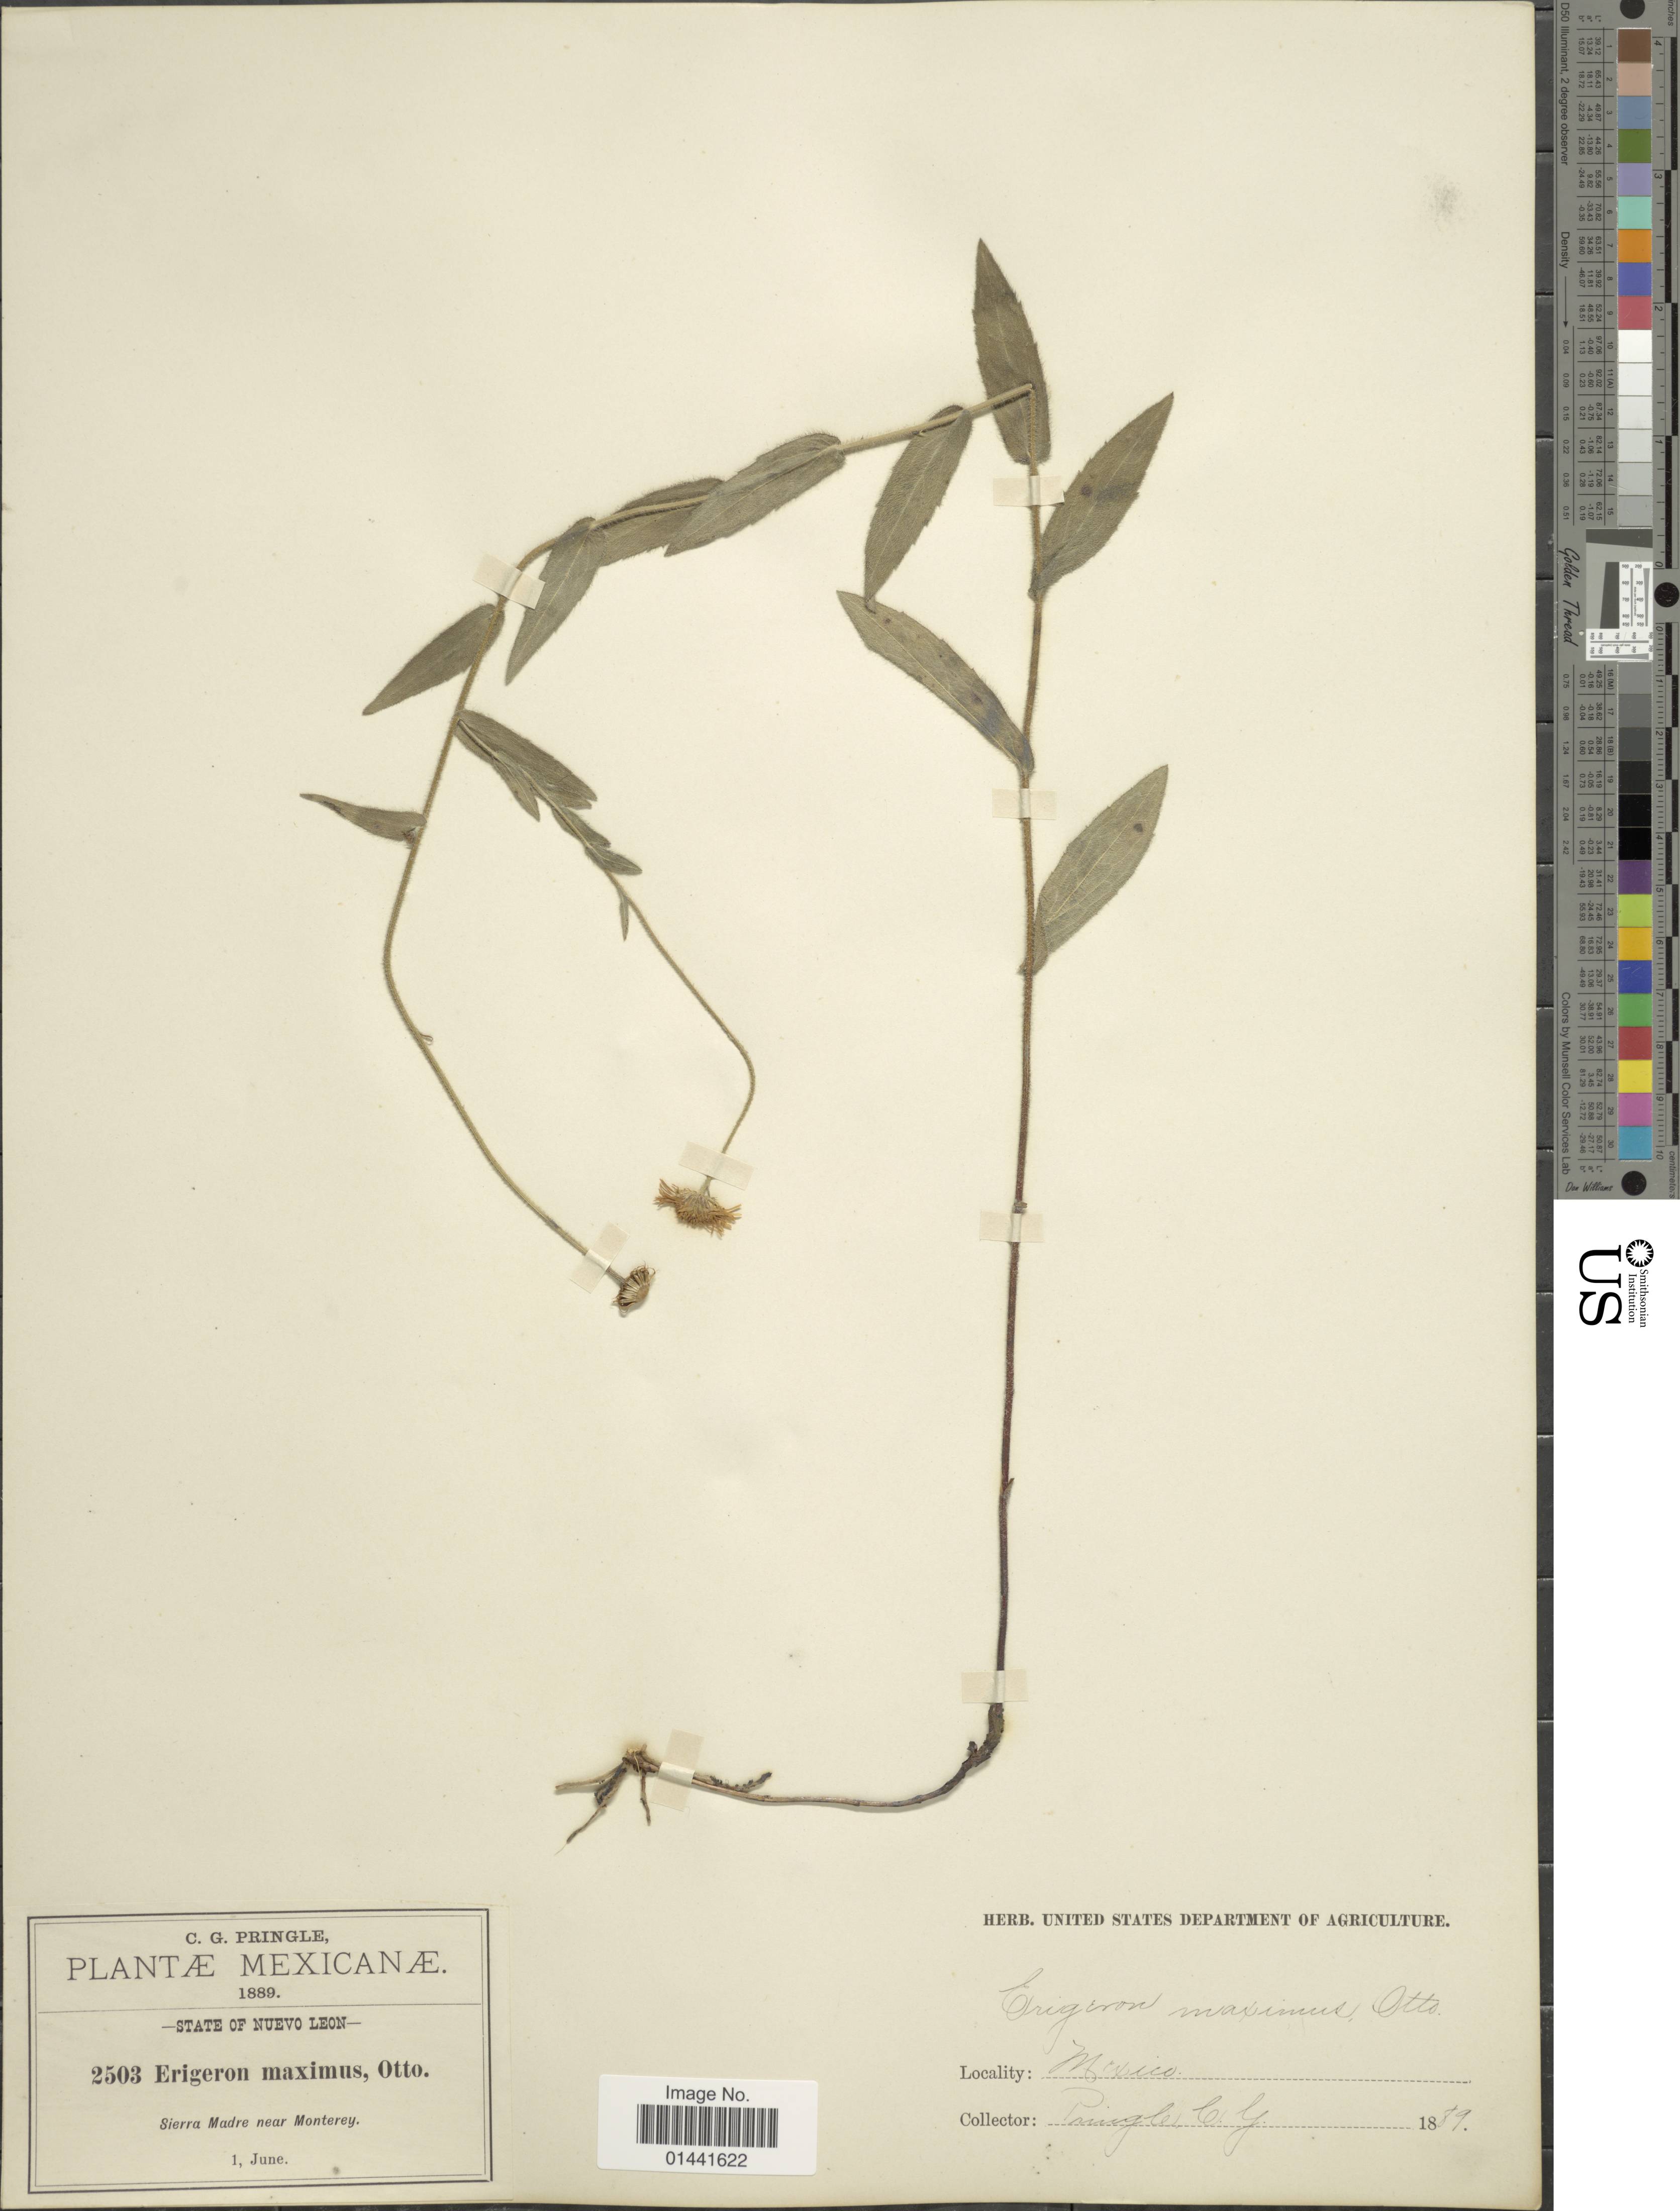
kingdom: Plantae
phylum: Tracheophyta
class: Magnoliopsida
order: Asterales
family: Asteraceae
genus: Erigeron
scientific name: Erigeron maximus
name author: Otto ex DC.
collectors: C. G. Pringle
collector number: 2503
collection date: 1889-06-01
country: Mexico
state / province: Nuevo León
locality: Sierra Madre near Monterey